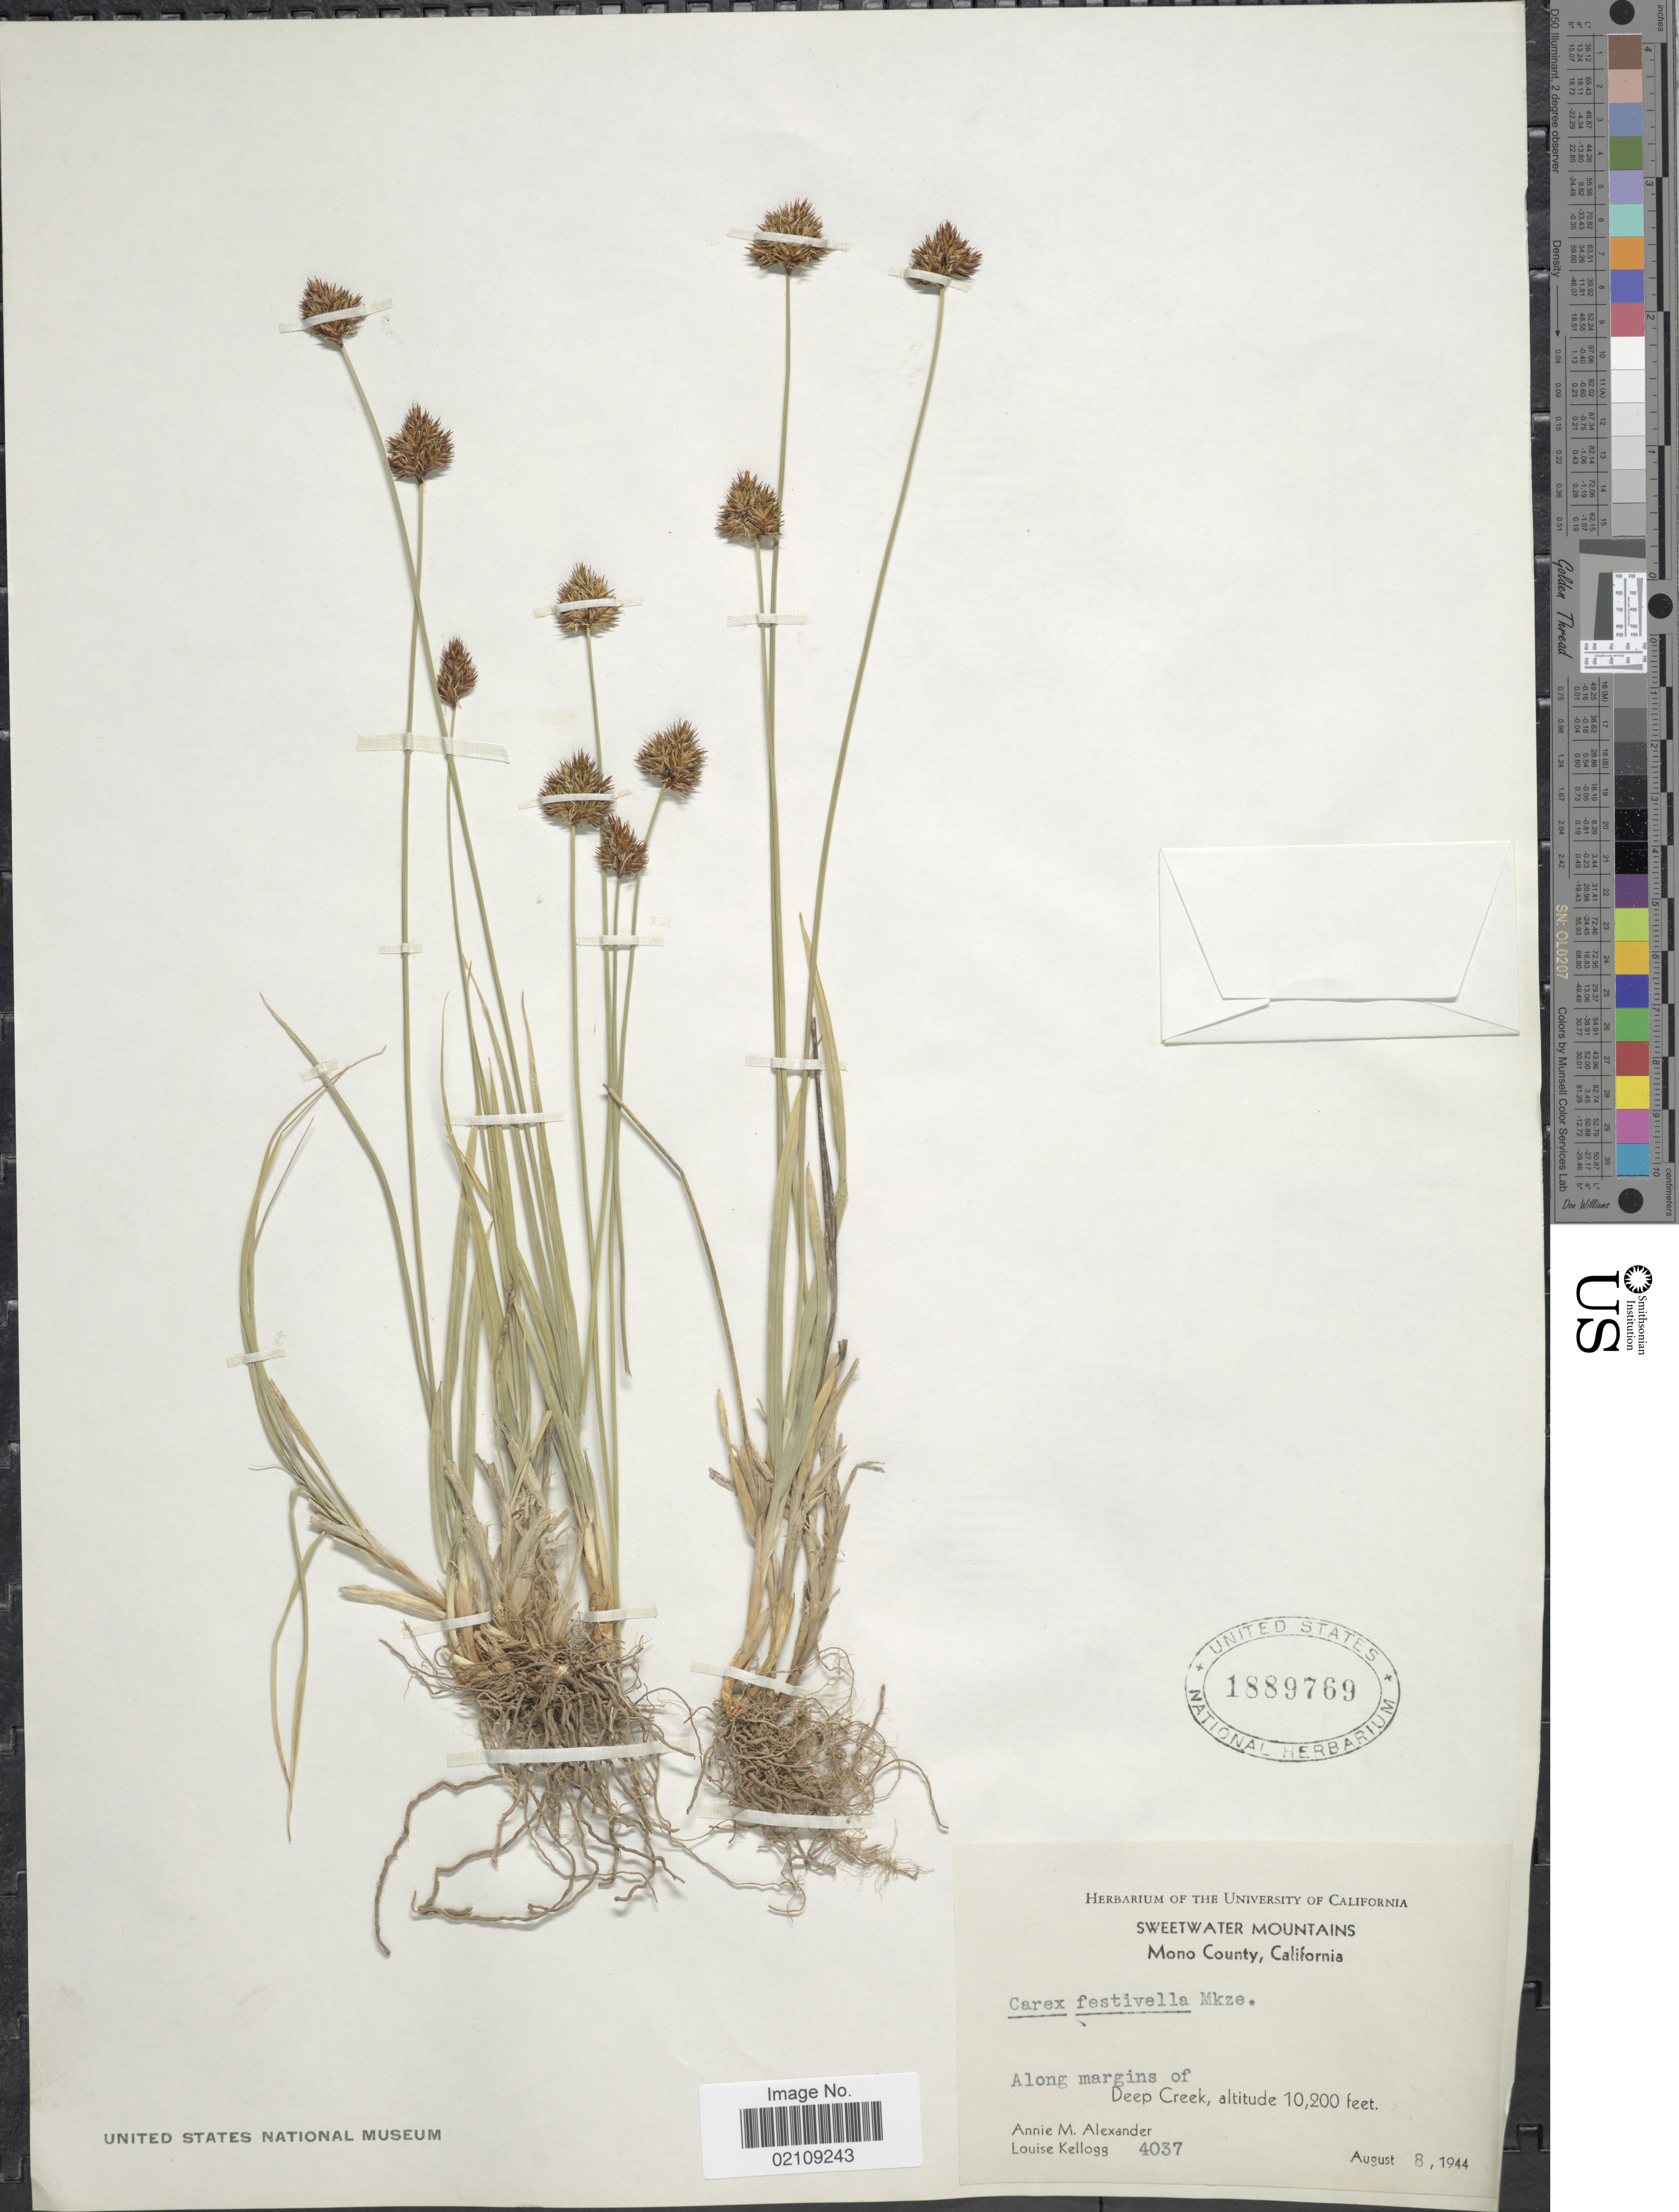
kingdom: Plantae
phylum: Tracheophyta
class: Liliopsida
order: Poales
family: Cyperaceae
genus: Carex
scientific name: Carex abrupta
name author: Mack.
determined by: Reznicek, A. A.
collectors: A. M. Alexander & L. Kellogg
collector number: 4037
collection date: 1944-08-08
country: United States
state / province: California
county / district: Mono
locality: Sweetwater Mountains, Mono County, Along margins of Deep Creek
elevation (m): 3109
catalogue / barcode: US 1889769